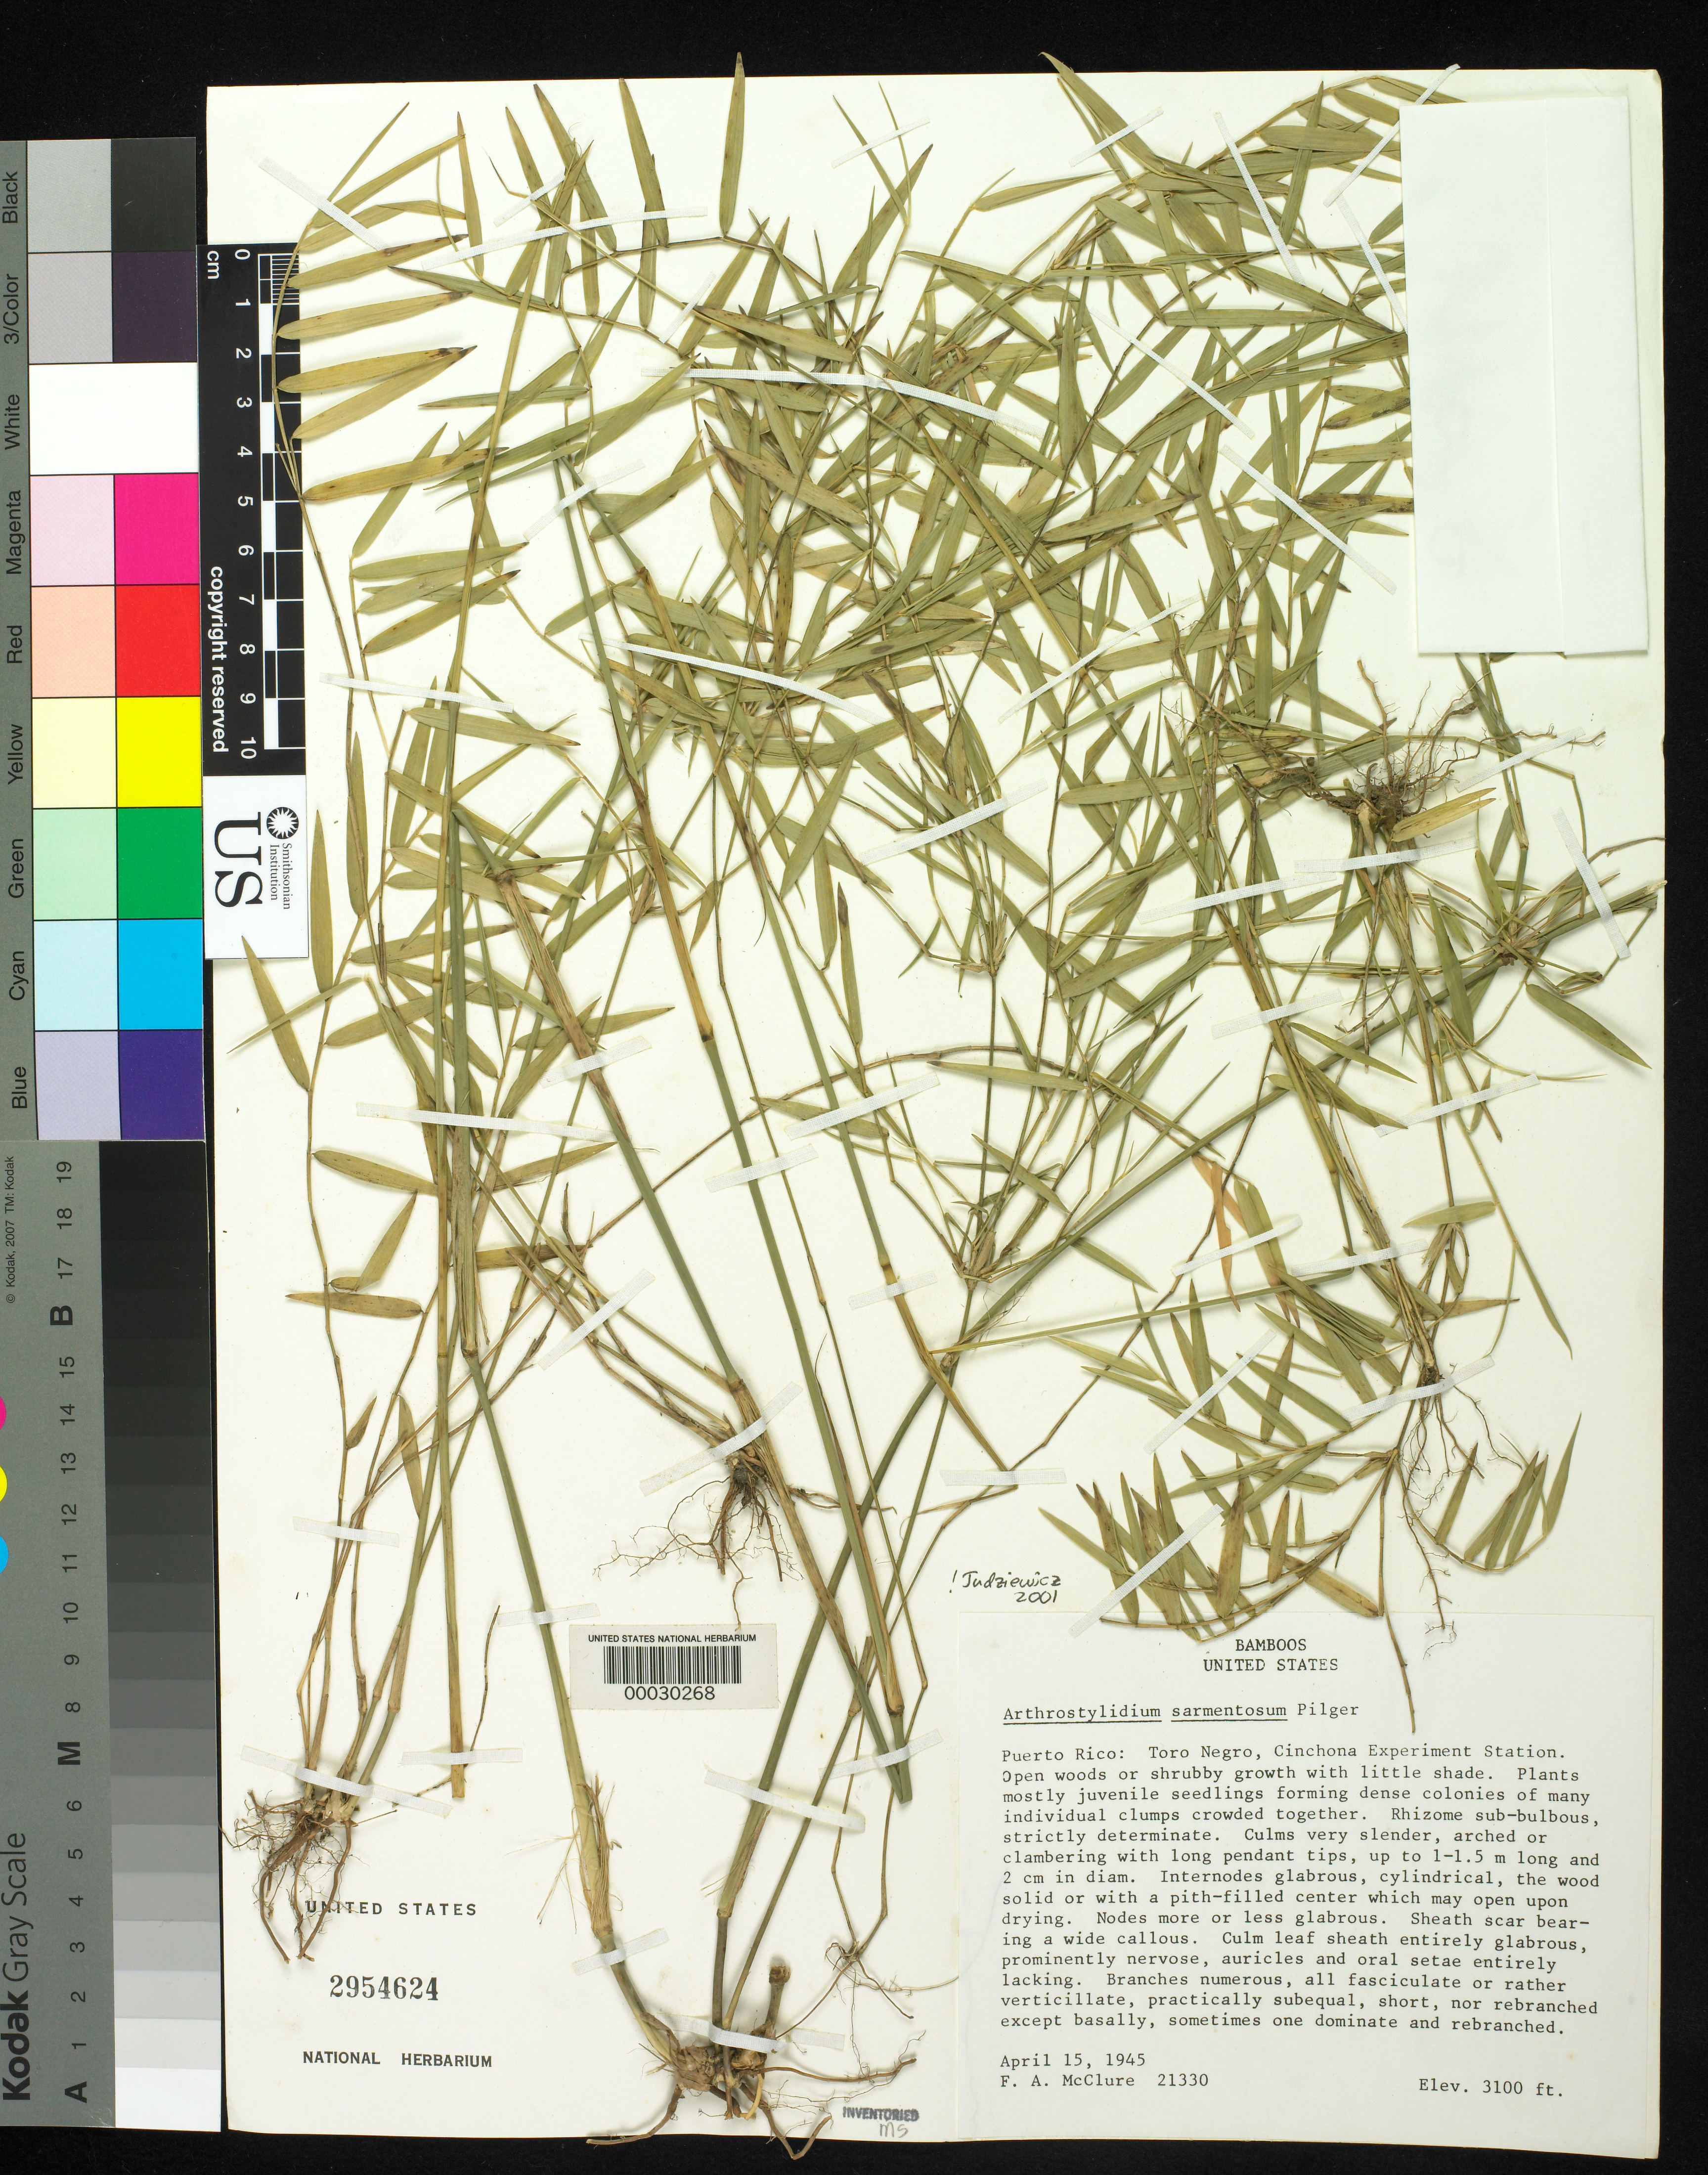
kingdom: Plantae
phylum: Tracheophyta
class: Liliopsida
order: Poales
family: Poaceae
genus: Arthrostylidium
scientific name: Arthrostylidium sarmentosum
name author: Pilg. in Urb.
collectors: F. A. McClure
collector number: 21330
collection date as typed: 15 Apr 1945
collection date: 1945-04-15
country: Puerto Rico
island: Greater Antilles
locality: Toro negro, cinchona experiment station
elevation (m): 946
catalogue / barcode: US 2954624